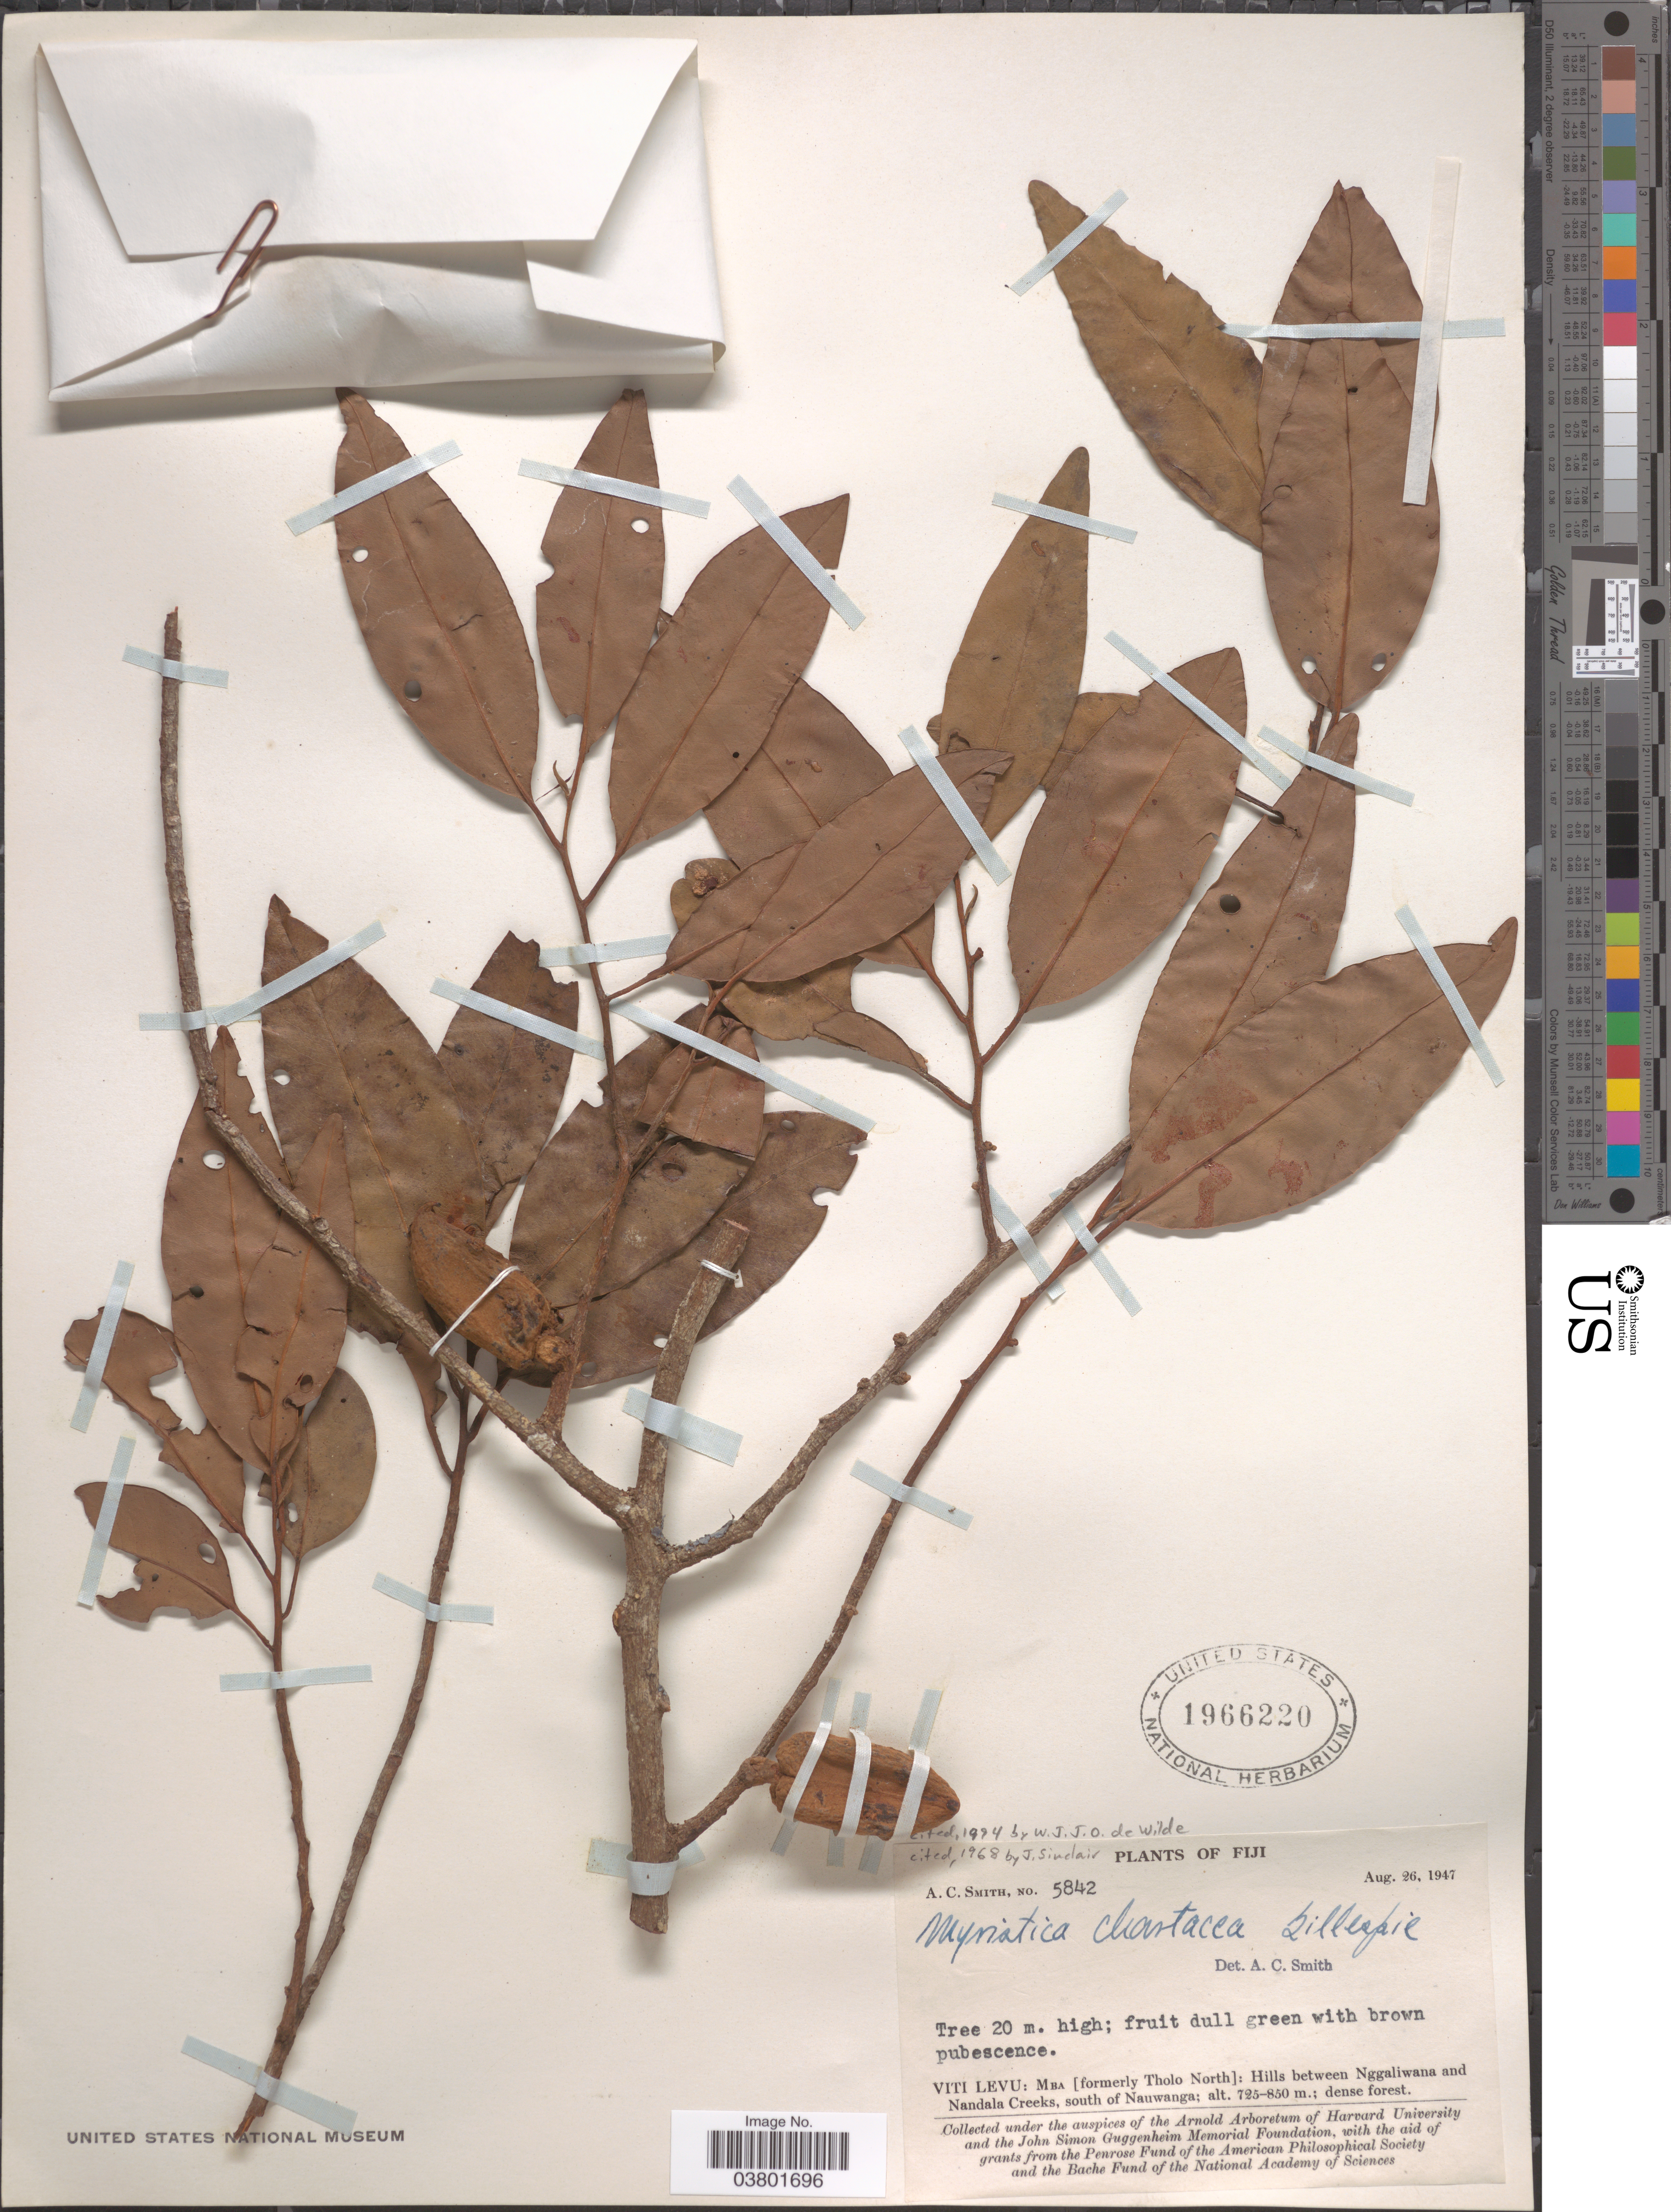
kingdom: Plantae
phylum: Tracheophyta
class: Magnoliopsida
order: Magnoliales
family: Myristicaceae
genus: Myristica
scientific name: Myristica chartacea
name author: Gillespie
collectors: A. C. Smith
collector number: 5842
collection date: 1947-08-26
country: Fiji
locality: Viti Levu: Mba [formerly Tholo North]: Hills between Nggaliwana and Nandala Creeks, south of Nauwanga.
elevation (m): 725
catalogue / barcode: US 1966220